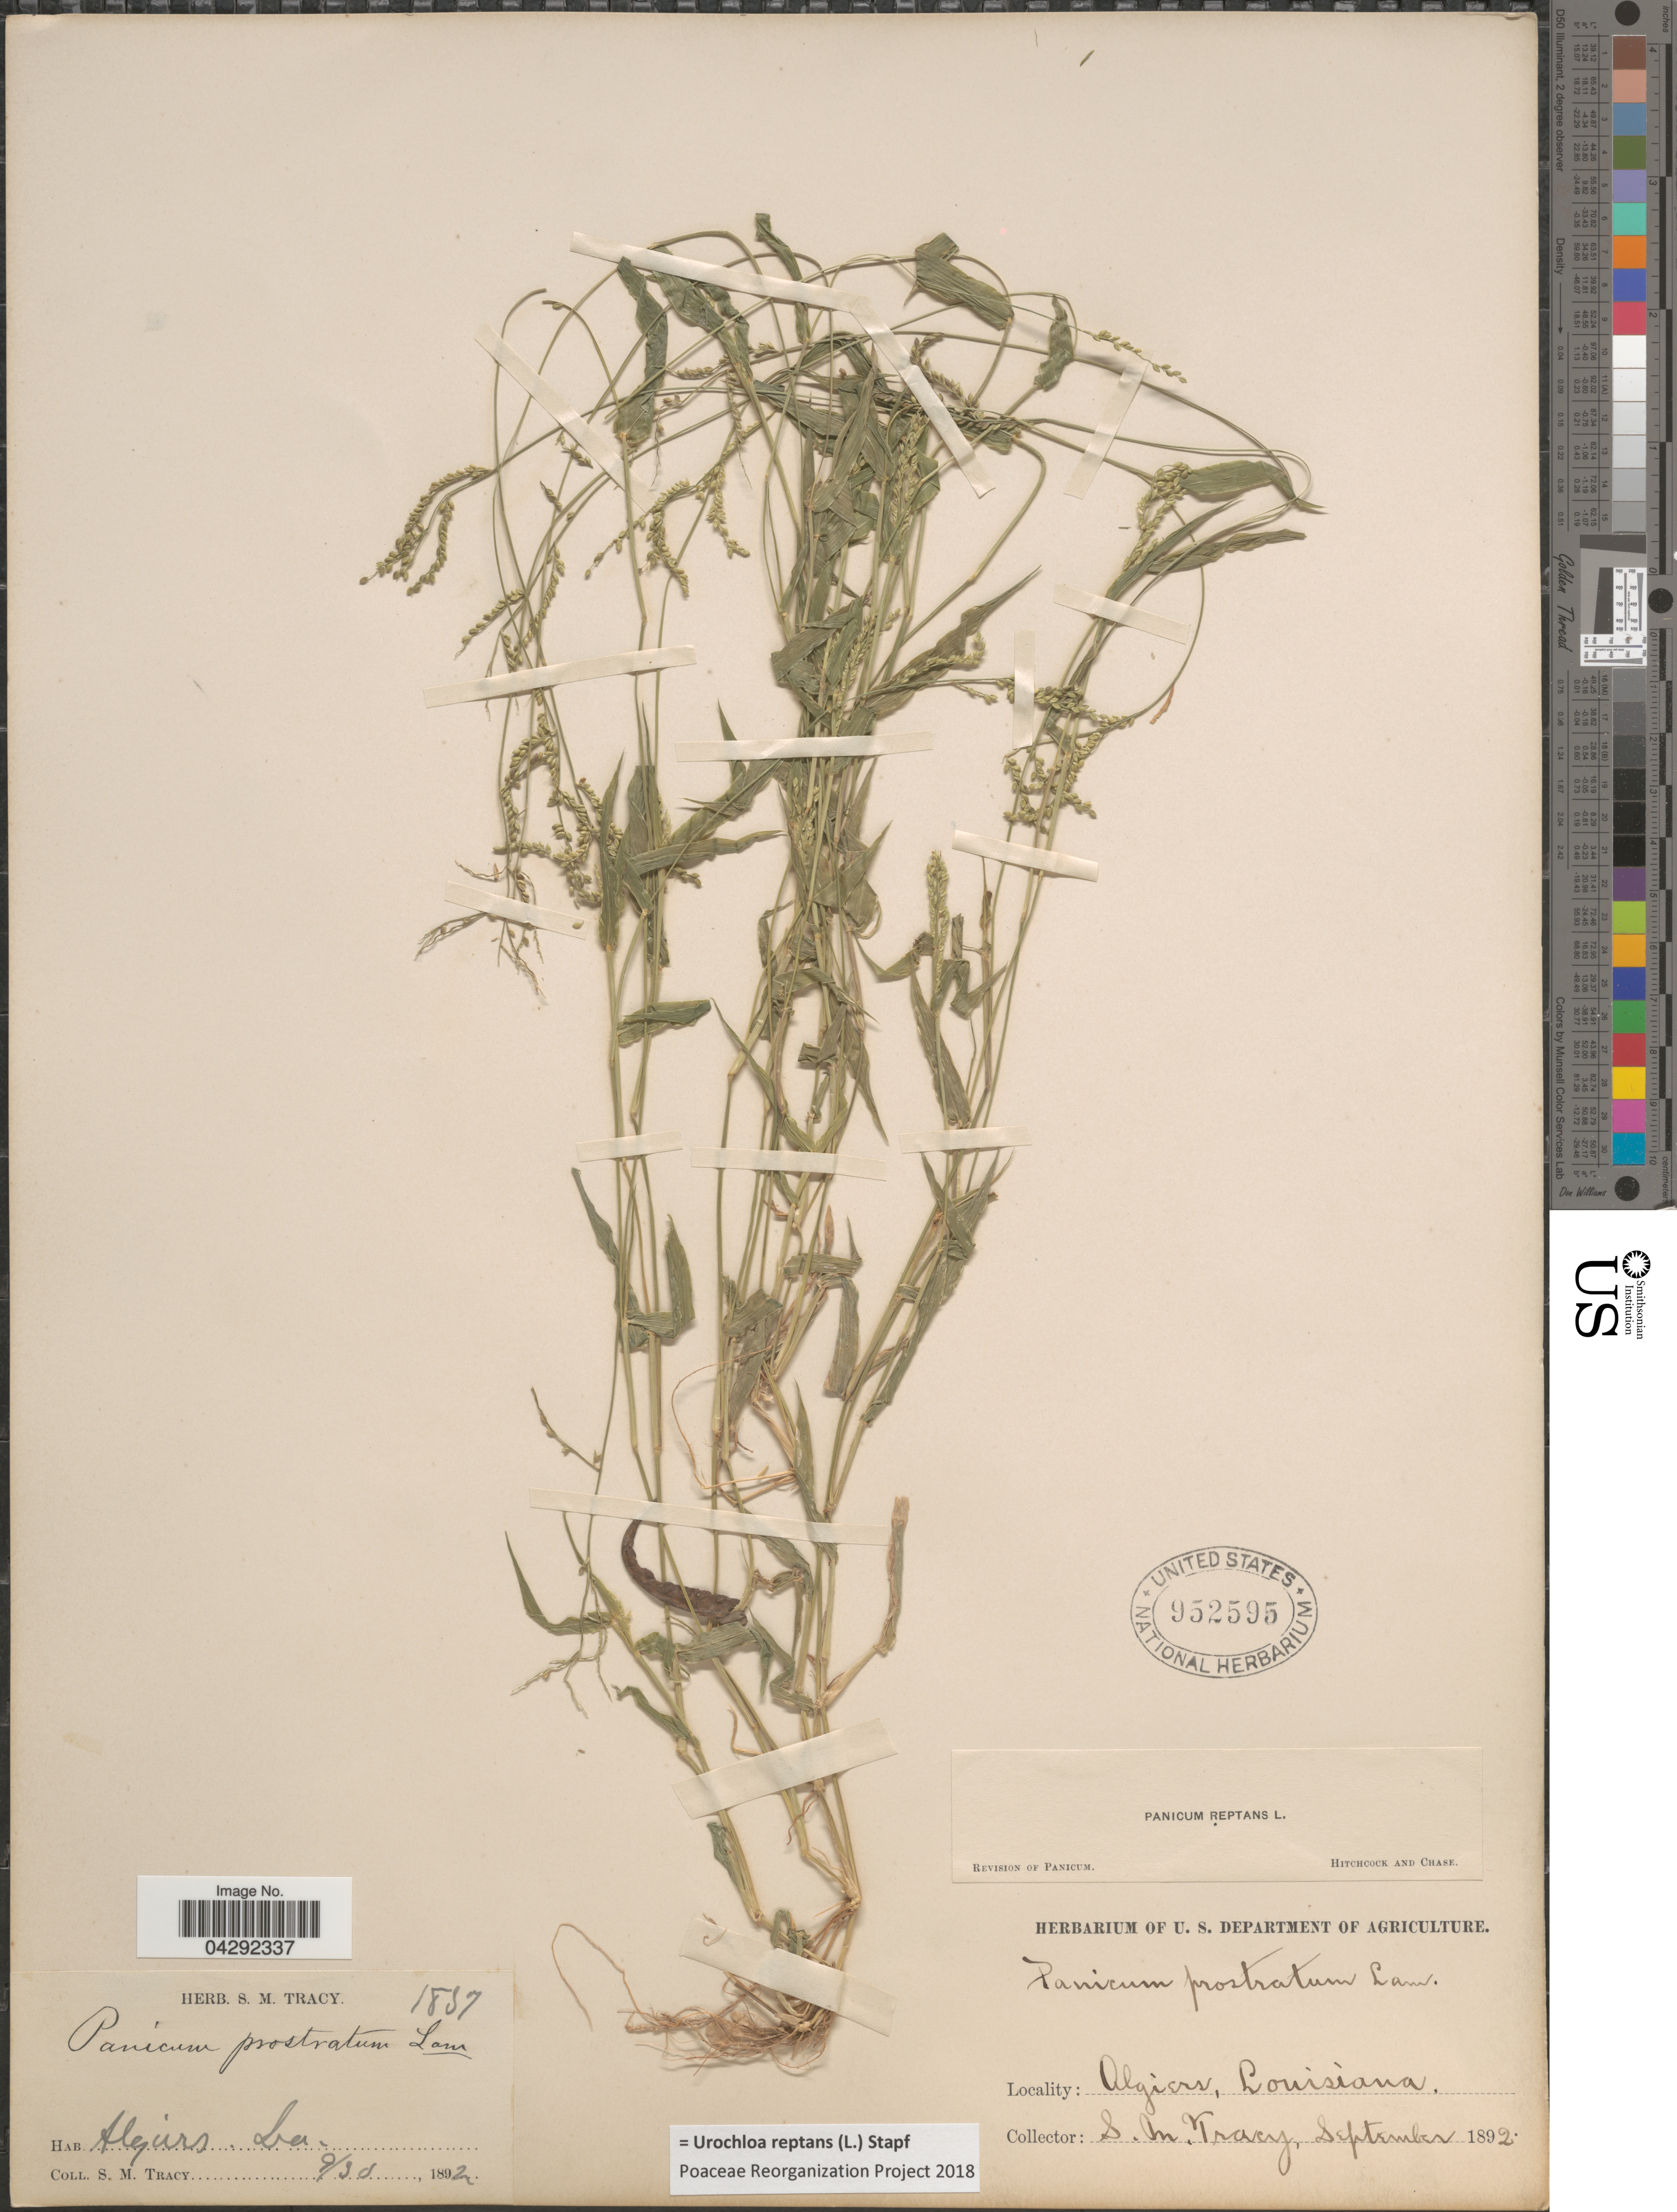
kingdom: Plantae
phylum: Tracheophyta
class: Liliopsida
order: Poales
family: Poaceae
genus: Urochloa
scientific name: Urochloa reptans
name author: (L.) Stapf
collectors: S. M. Tracy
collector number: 1837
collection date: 1892-09-30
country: United States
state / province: Louisiana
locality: Algiers.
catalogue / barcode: US 952595